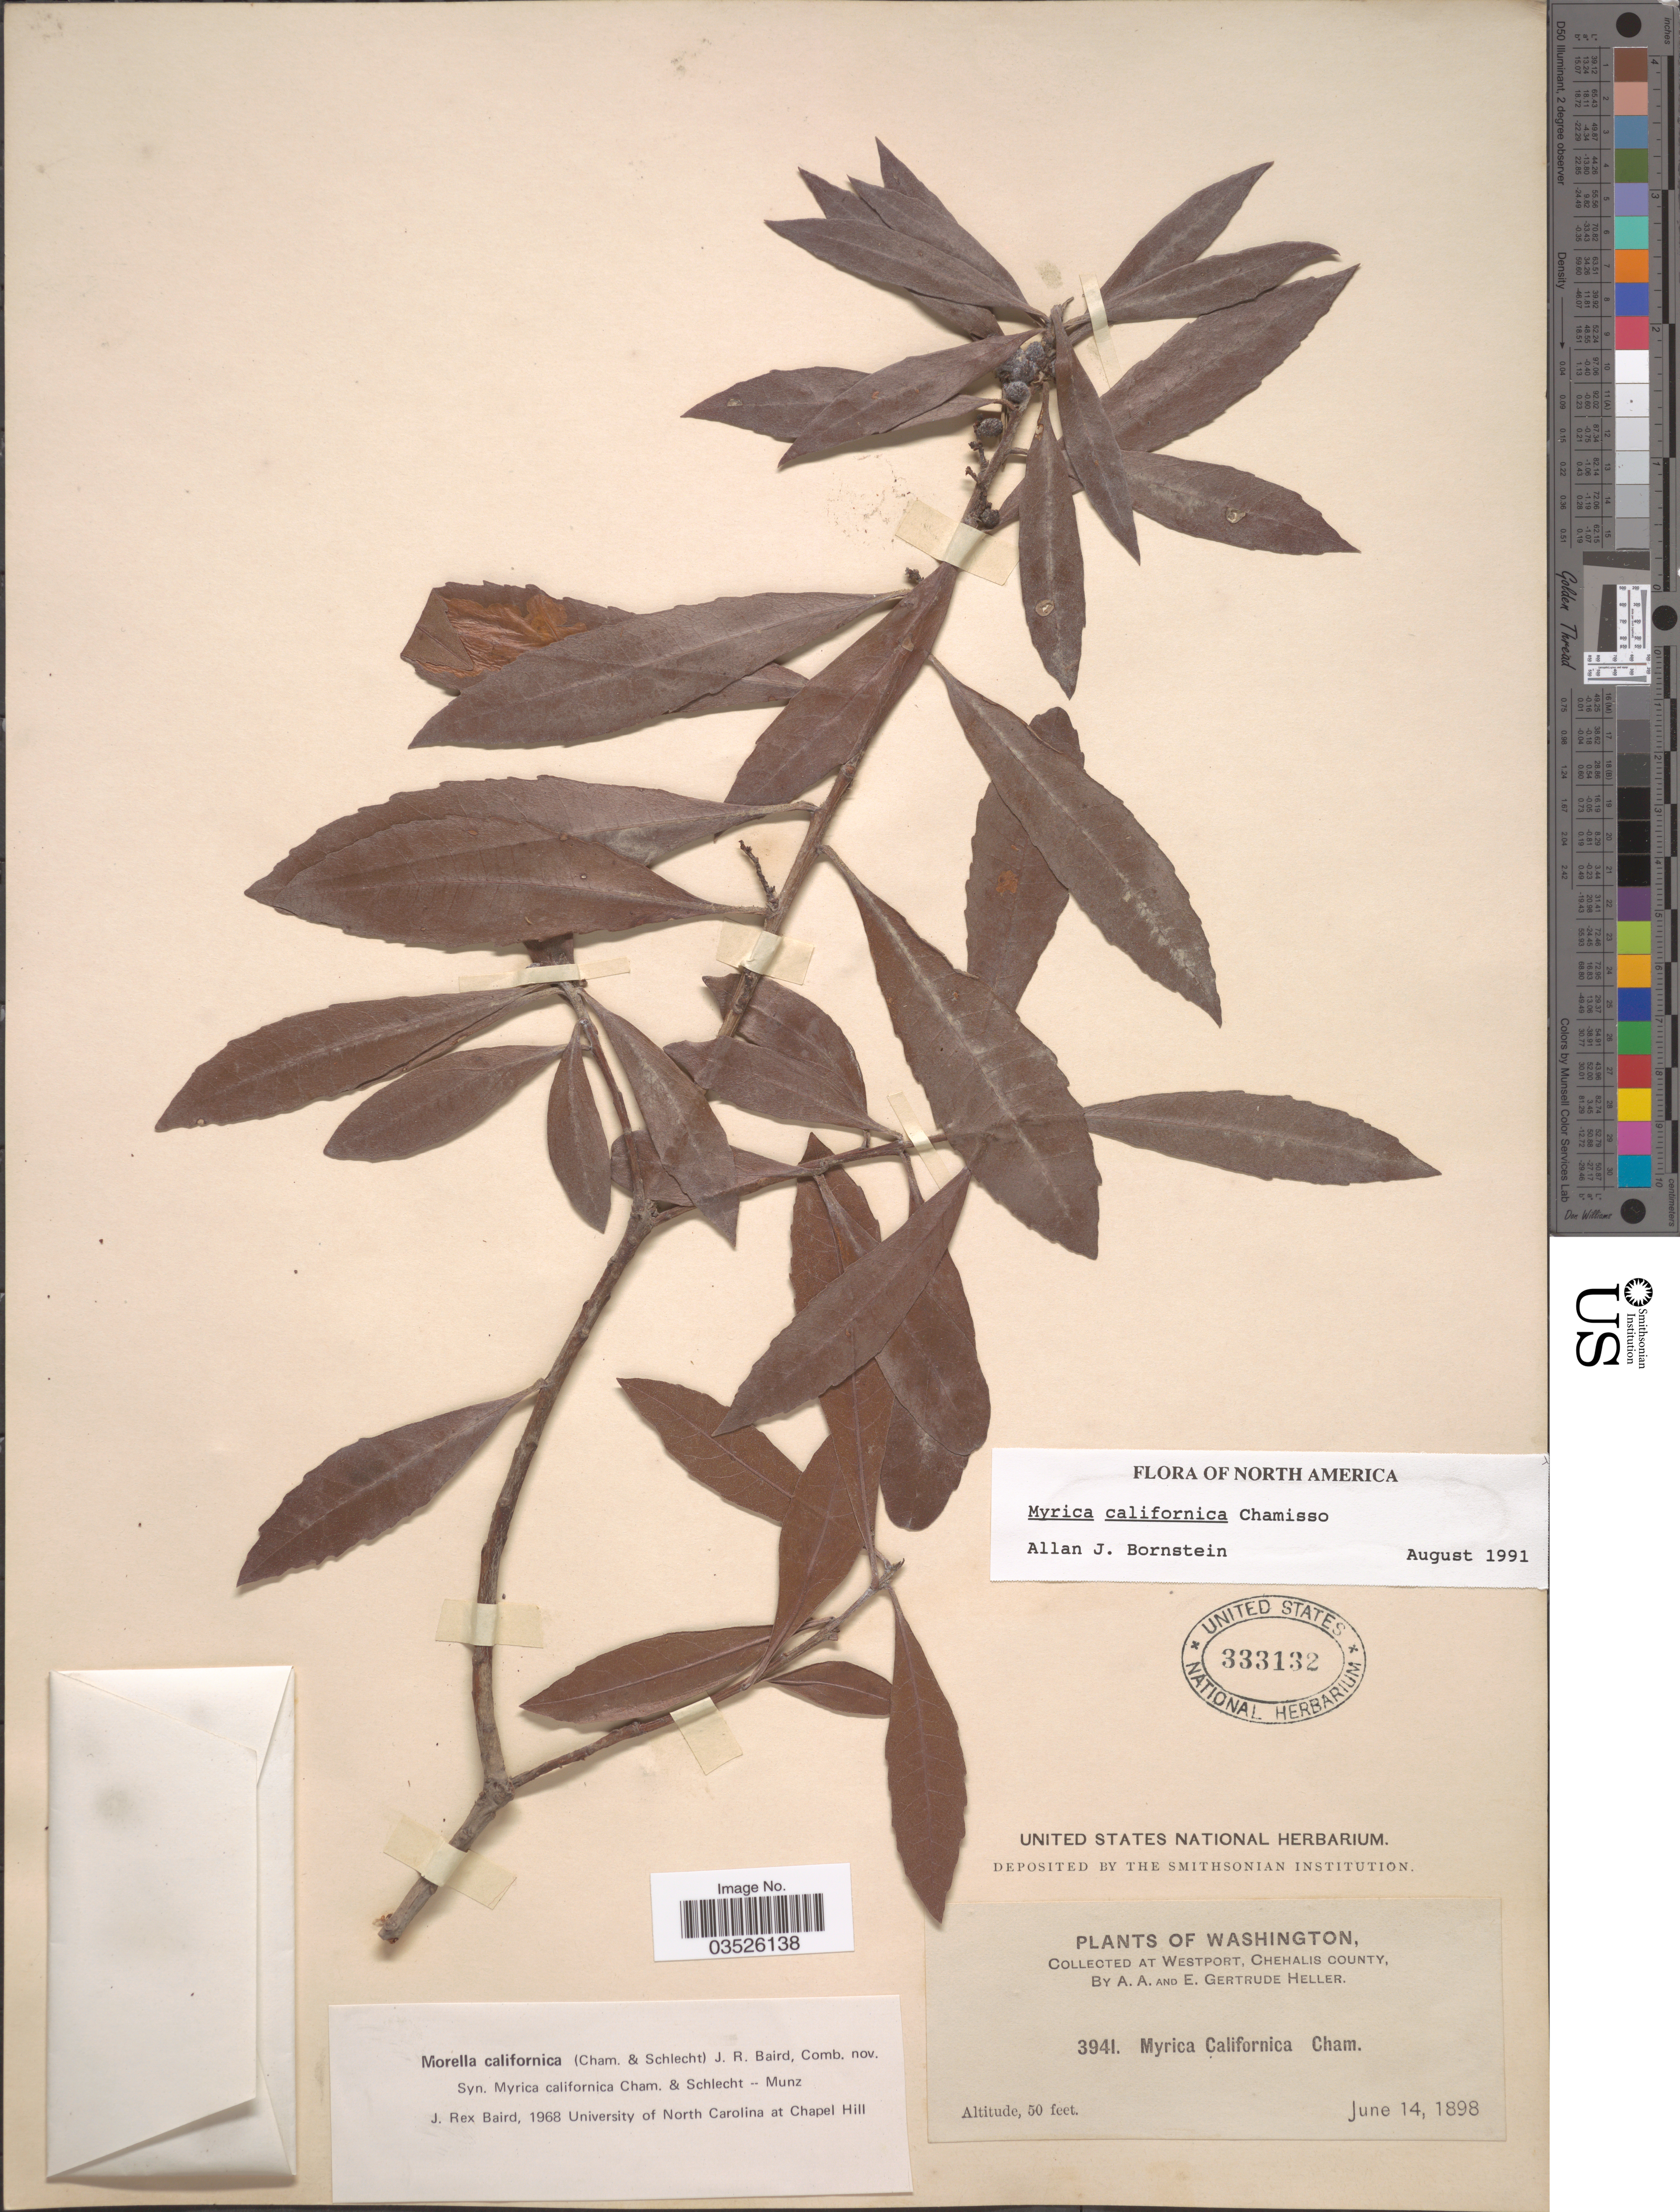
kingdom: Plantae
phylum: Tracheophyta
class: Magnoliopsida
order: Fagales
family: Myricaceae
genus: Morella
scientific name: Morella californica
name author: (Cham.) Wilbur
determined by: Strong, Mark T., (BOT), Smithsonian Institution - National Museum of Natural History (UNITED STATES)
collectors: A. A. Heller & E. Gertrude Heller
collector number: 3941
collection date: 1898-06-14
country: United States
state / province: Washington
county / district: Grays Harbor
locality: Westport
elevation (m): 15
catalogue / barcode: US 333132